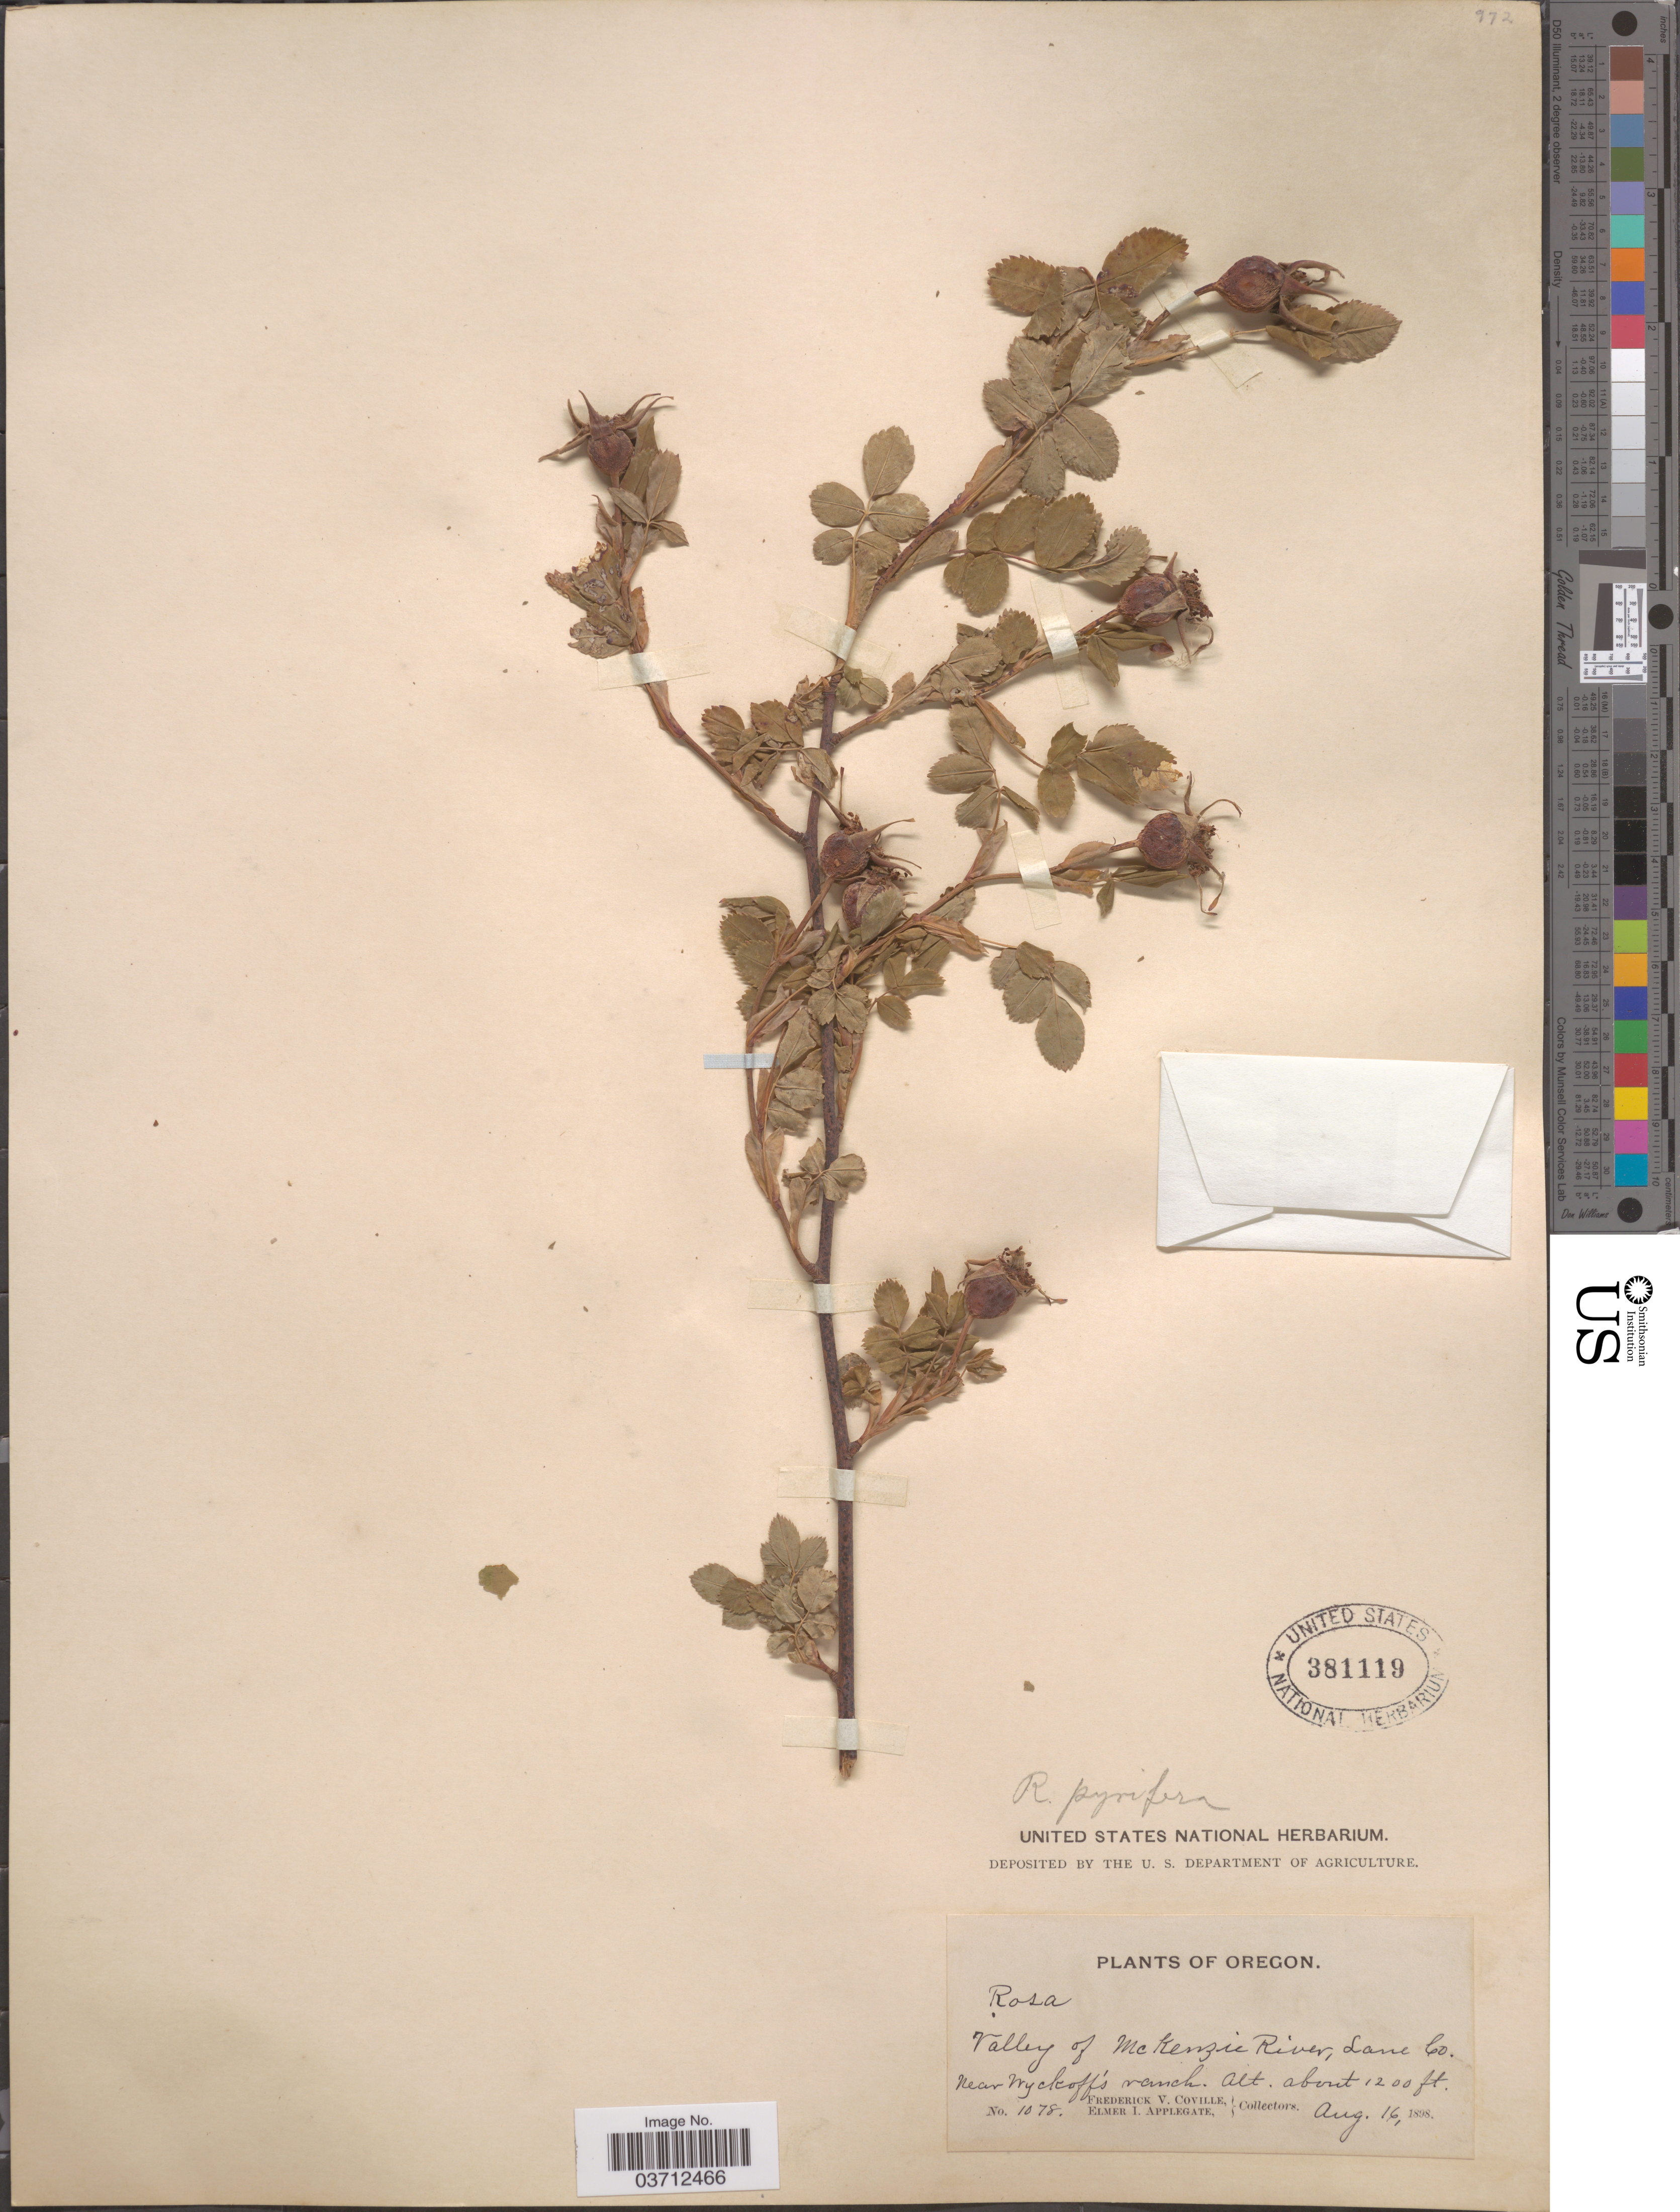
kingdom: Plantae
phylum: Tracheophyta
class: Magnoliopsida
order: Rosales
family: Rosaceae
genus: Rosa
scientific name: Rosa woodsii var. ultramontana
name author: Lindl.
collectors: F. V. Coville & E. I. Applegate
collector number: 1078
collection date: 1898-08-16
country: United States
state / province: Oregon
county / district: Lane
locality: Valley of McKenzie River, Lane Co. Near Wyckoff's ranch.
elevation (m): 366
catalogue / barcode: US 381119